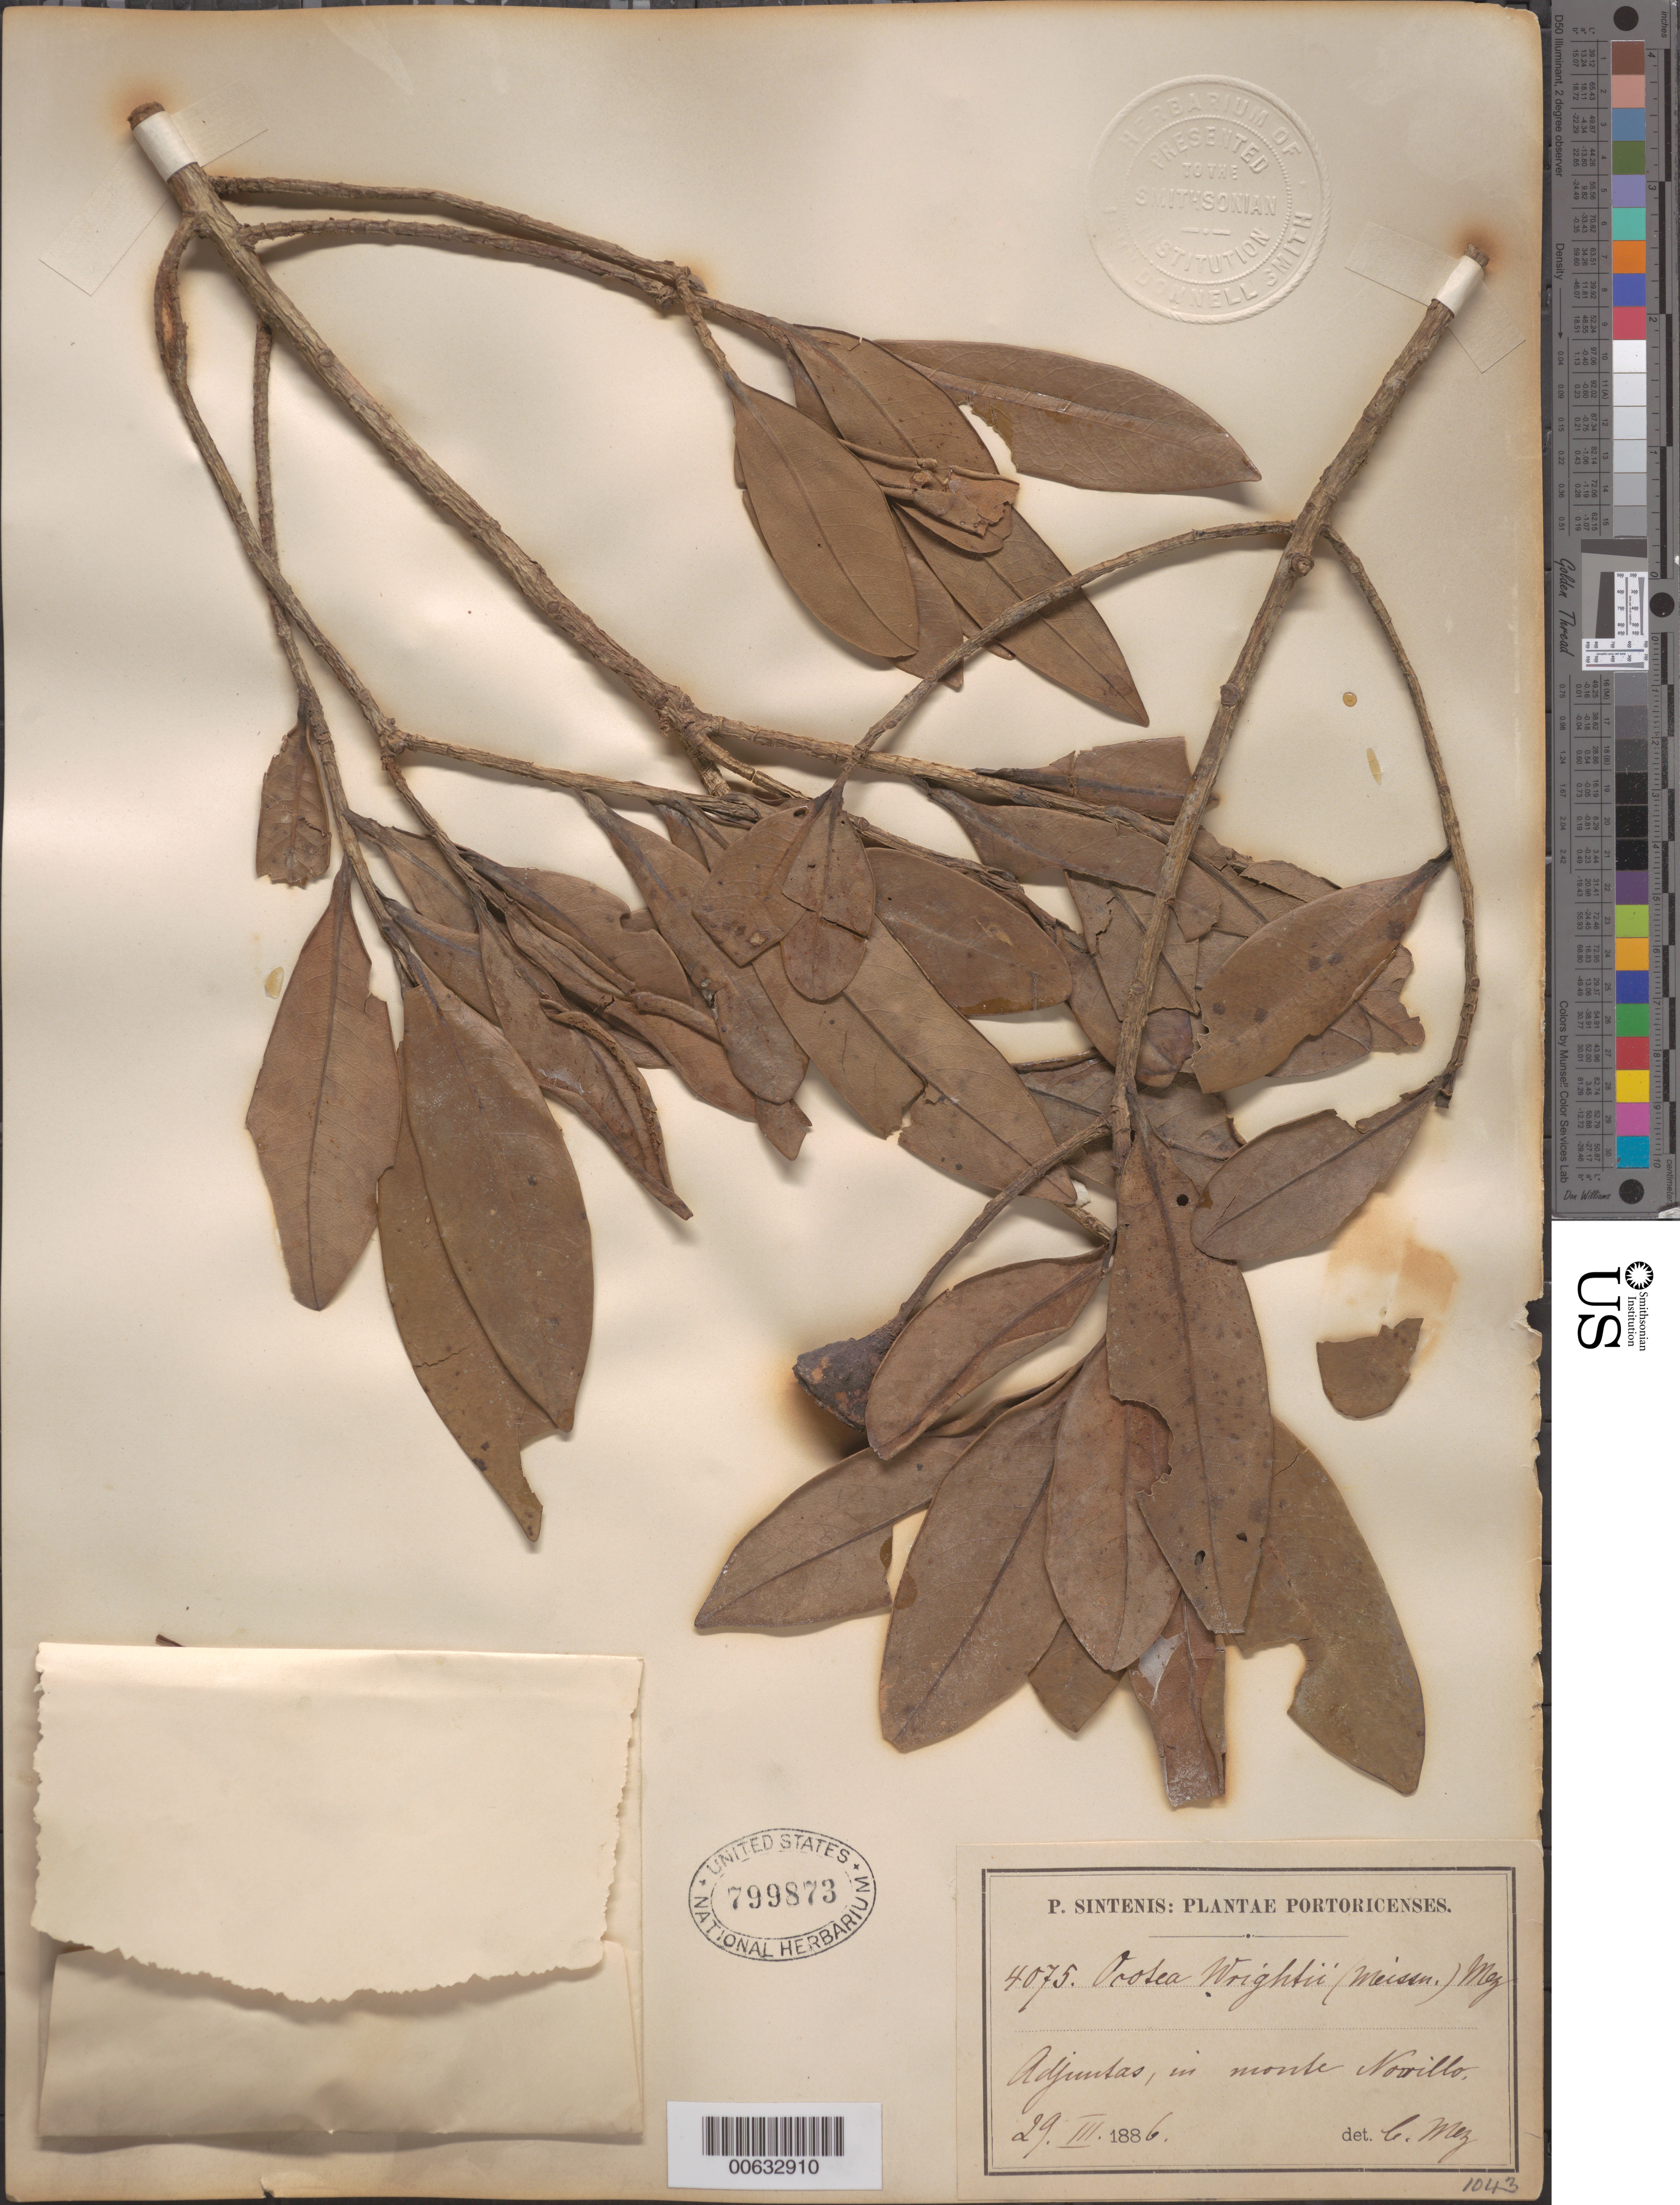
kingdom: Plantae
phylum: Tracheophyta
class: Magnoliopsida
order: Laurales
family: Lauraceae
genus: Ocotea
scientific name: Ocotea wrightii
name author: (Meisn.) Mez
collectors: P. Sintenis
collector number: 4075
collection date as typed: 29 Mar 1886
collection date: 1886-03-29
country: Puerto Rico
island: Greater Antilles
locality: Adjuntas, in monte Norillo.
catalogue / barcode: US 799873